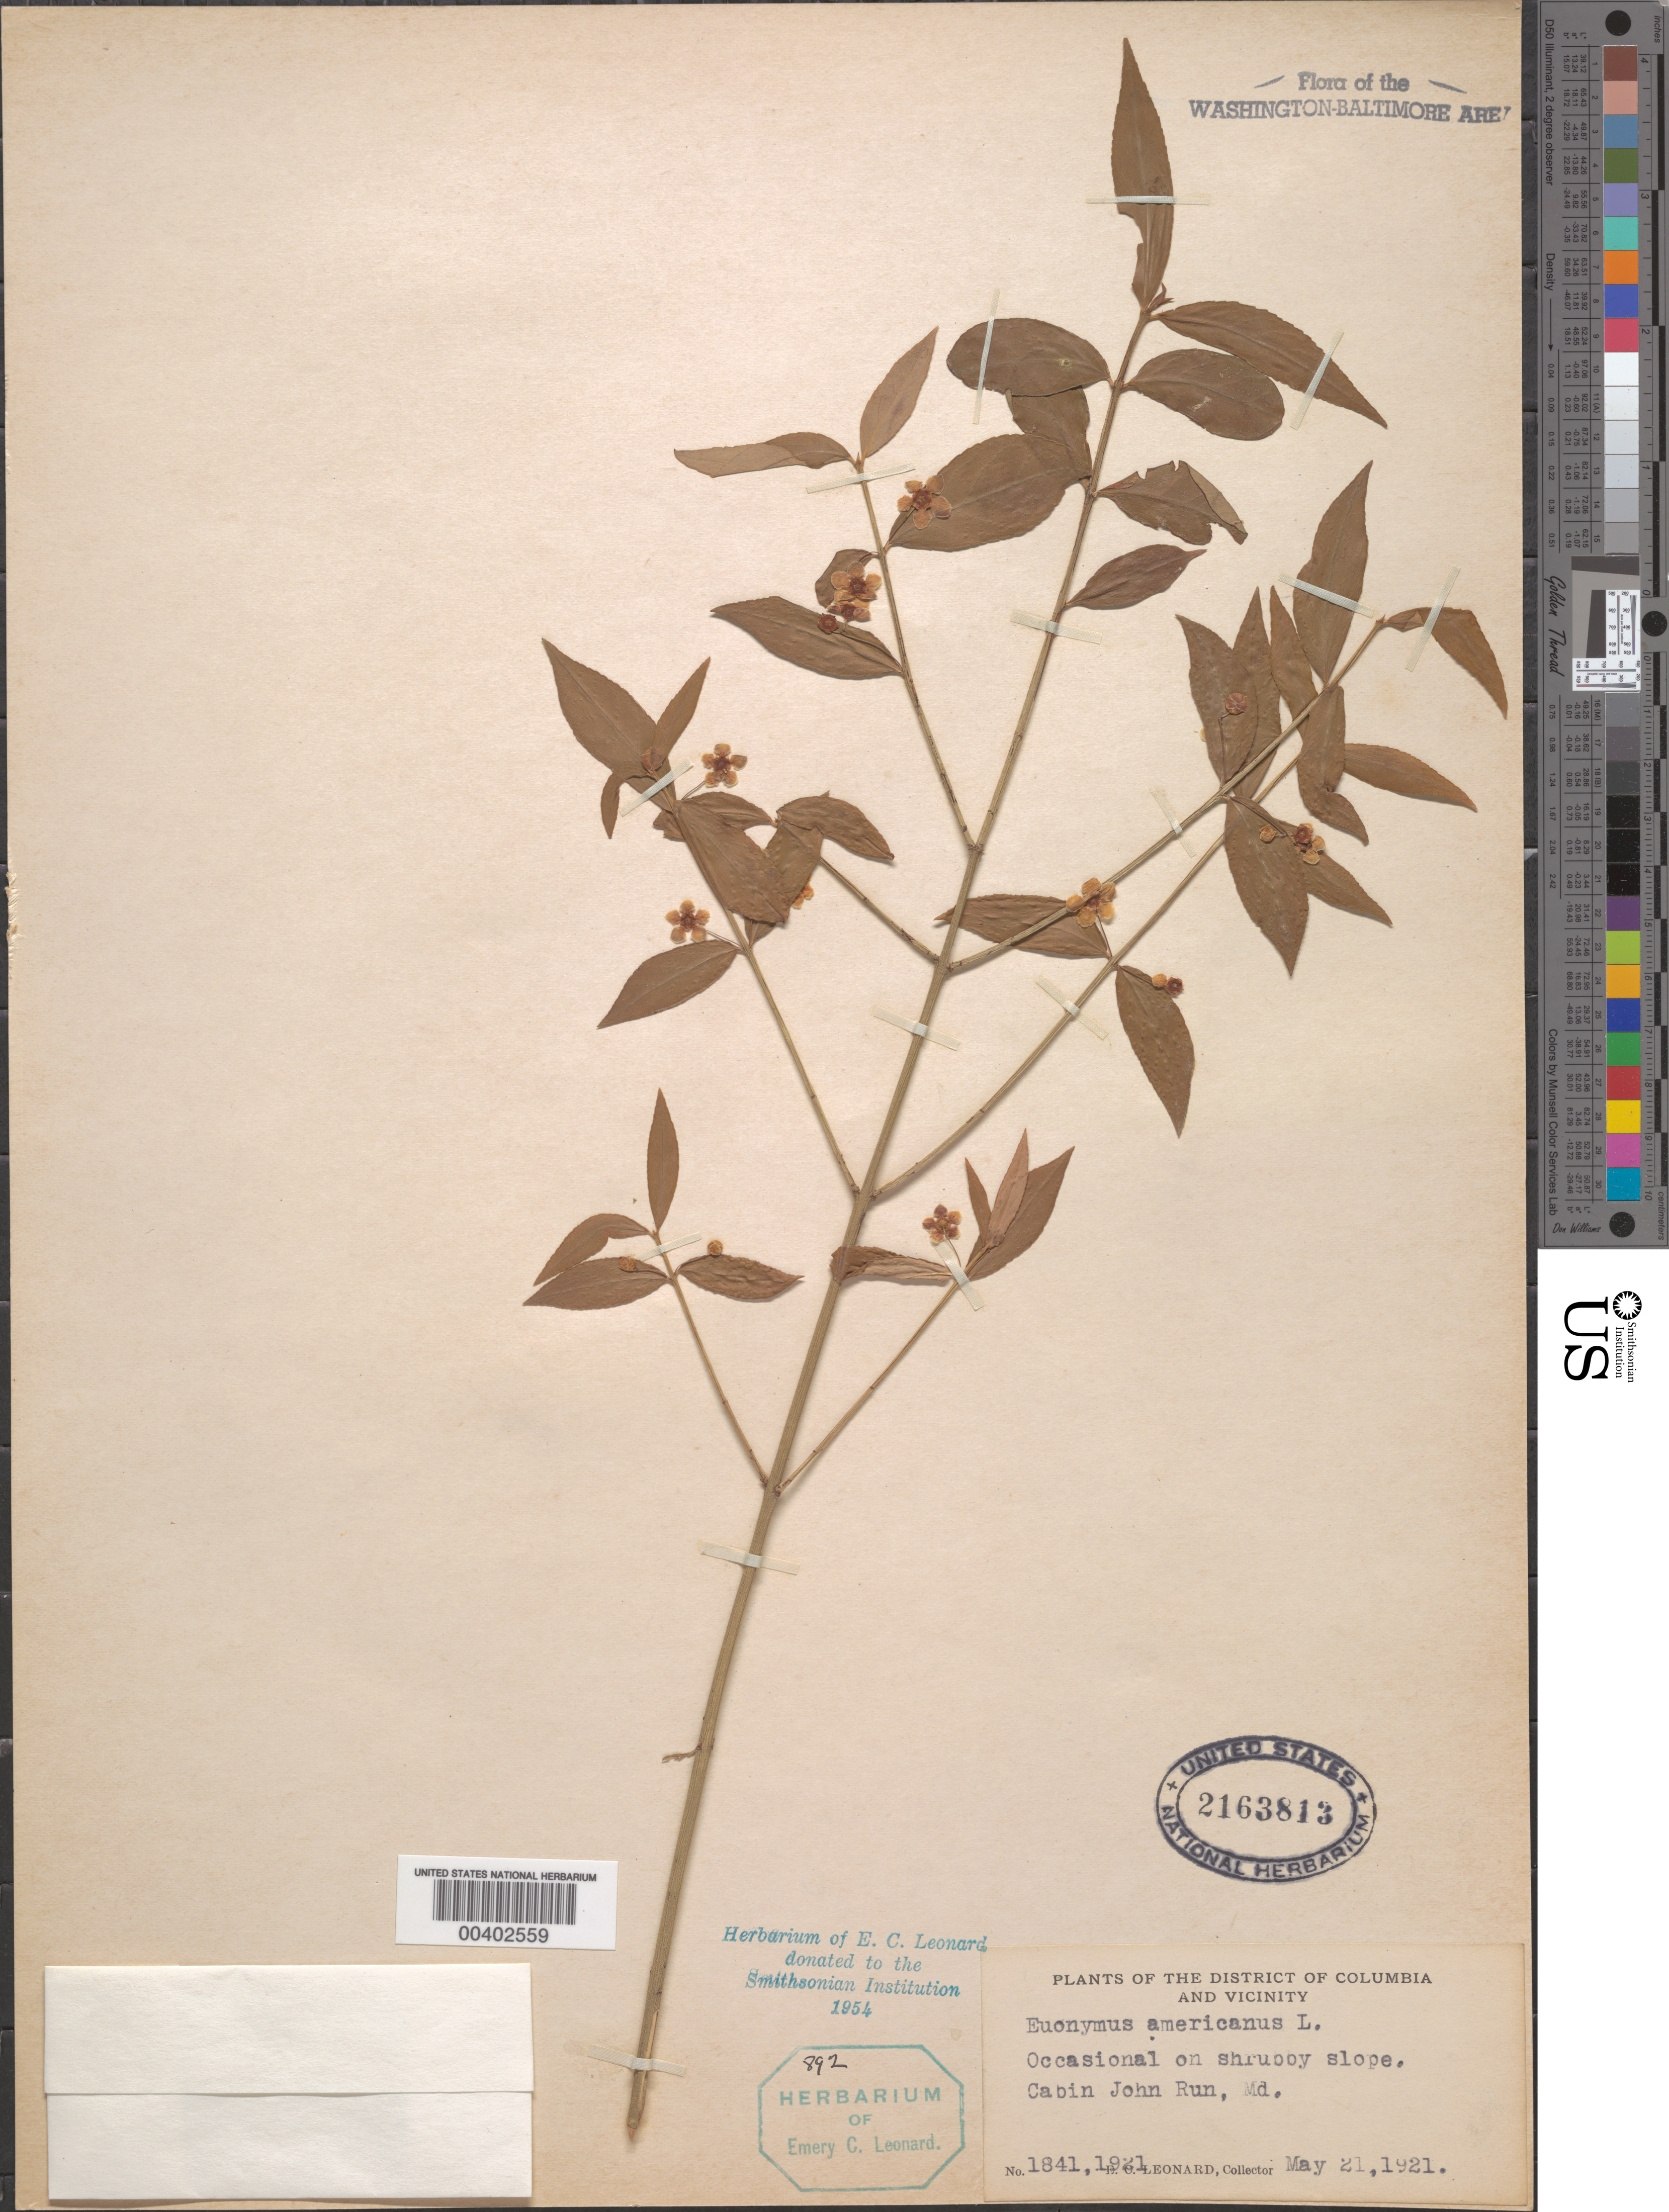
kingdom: Plantae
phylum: Tracheophyta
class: Magnoliopsida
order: Celastrales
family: Celastraceae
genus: Euonymus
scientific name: Euonymus americanus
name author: L.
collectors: E. C. Leonard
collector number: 1841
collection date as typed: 21 May 1921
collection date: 1921-05-21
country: United States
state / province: Maryland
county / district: Montgomery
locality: Cabin John Run C. & O. Canal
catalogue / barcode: US 2163813